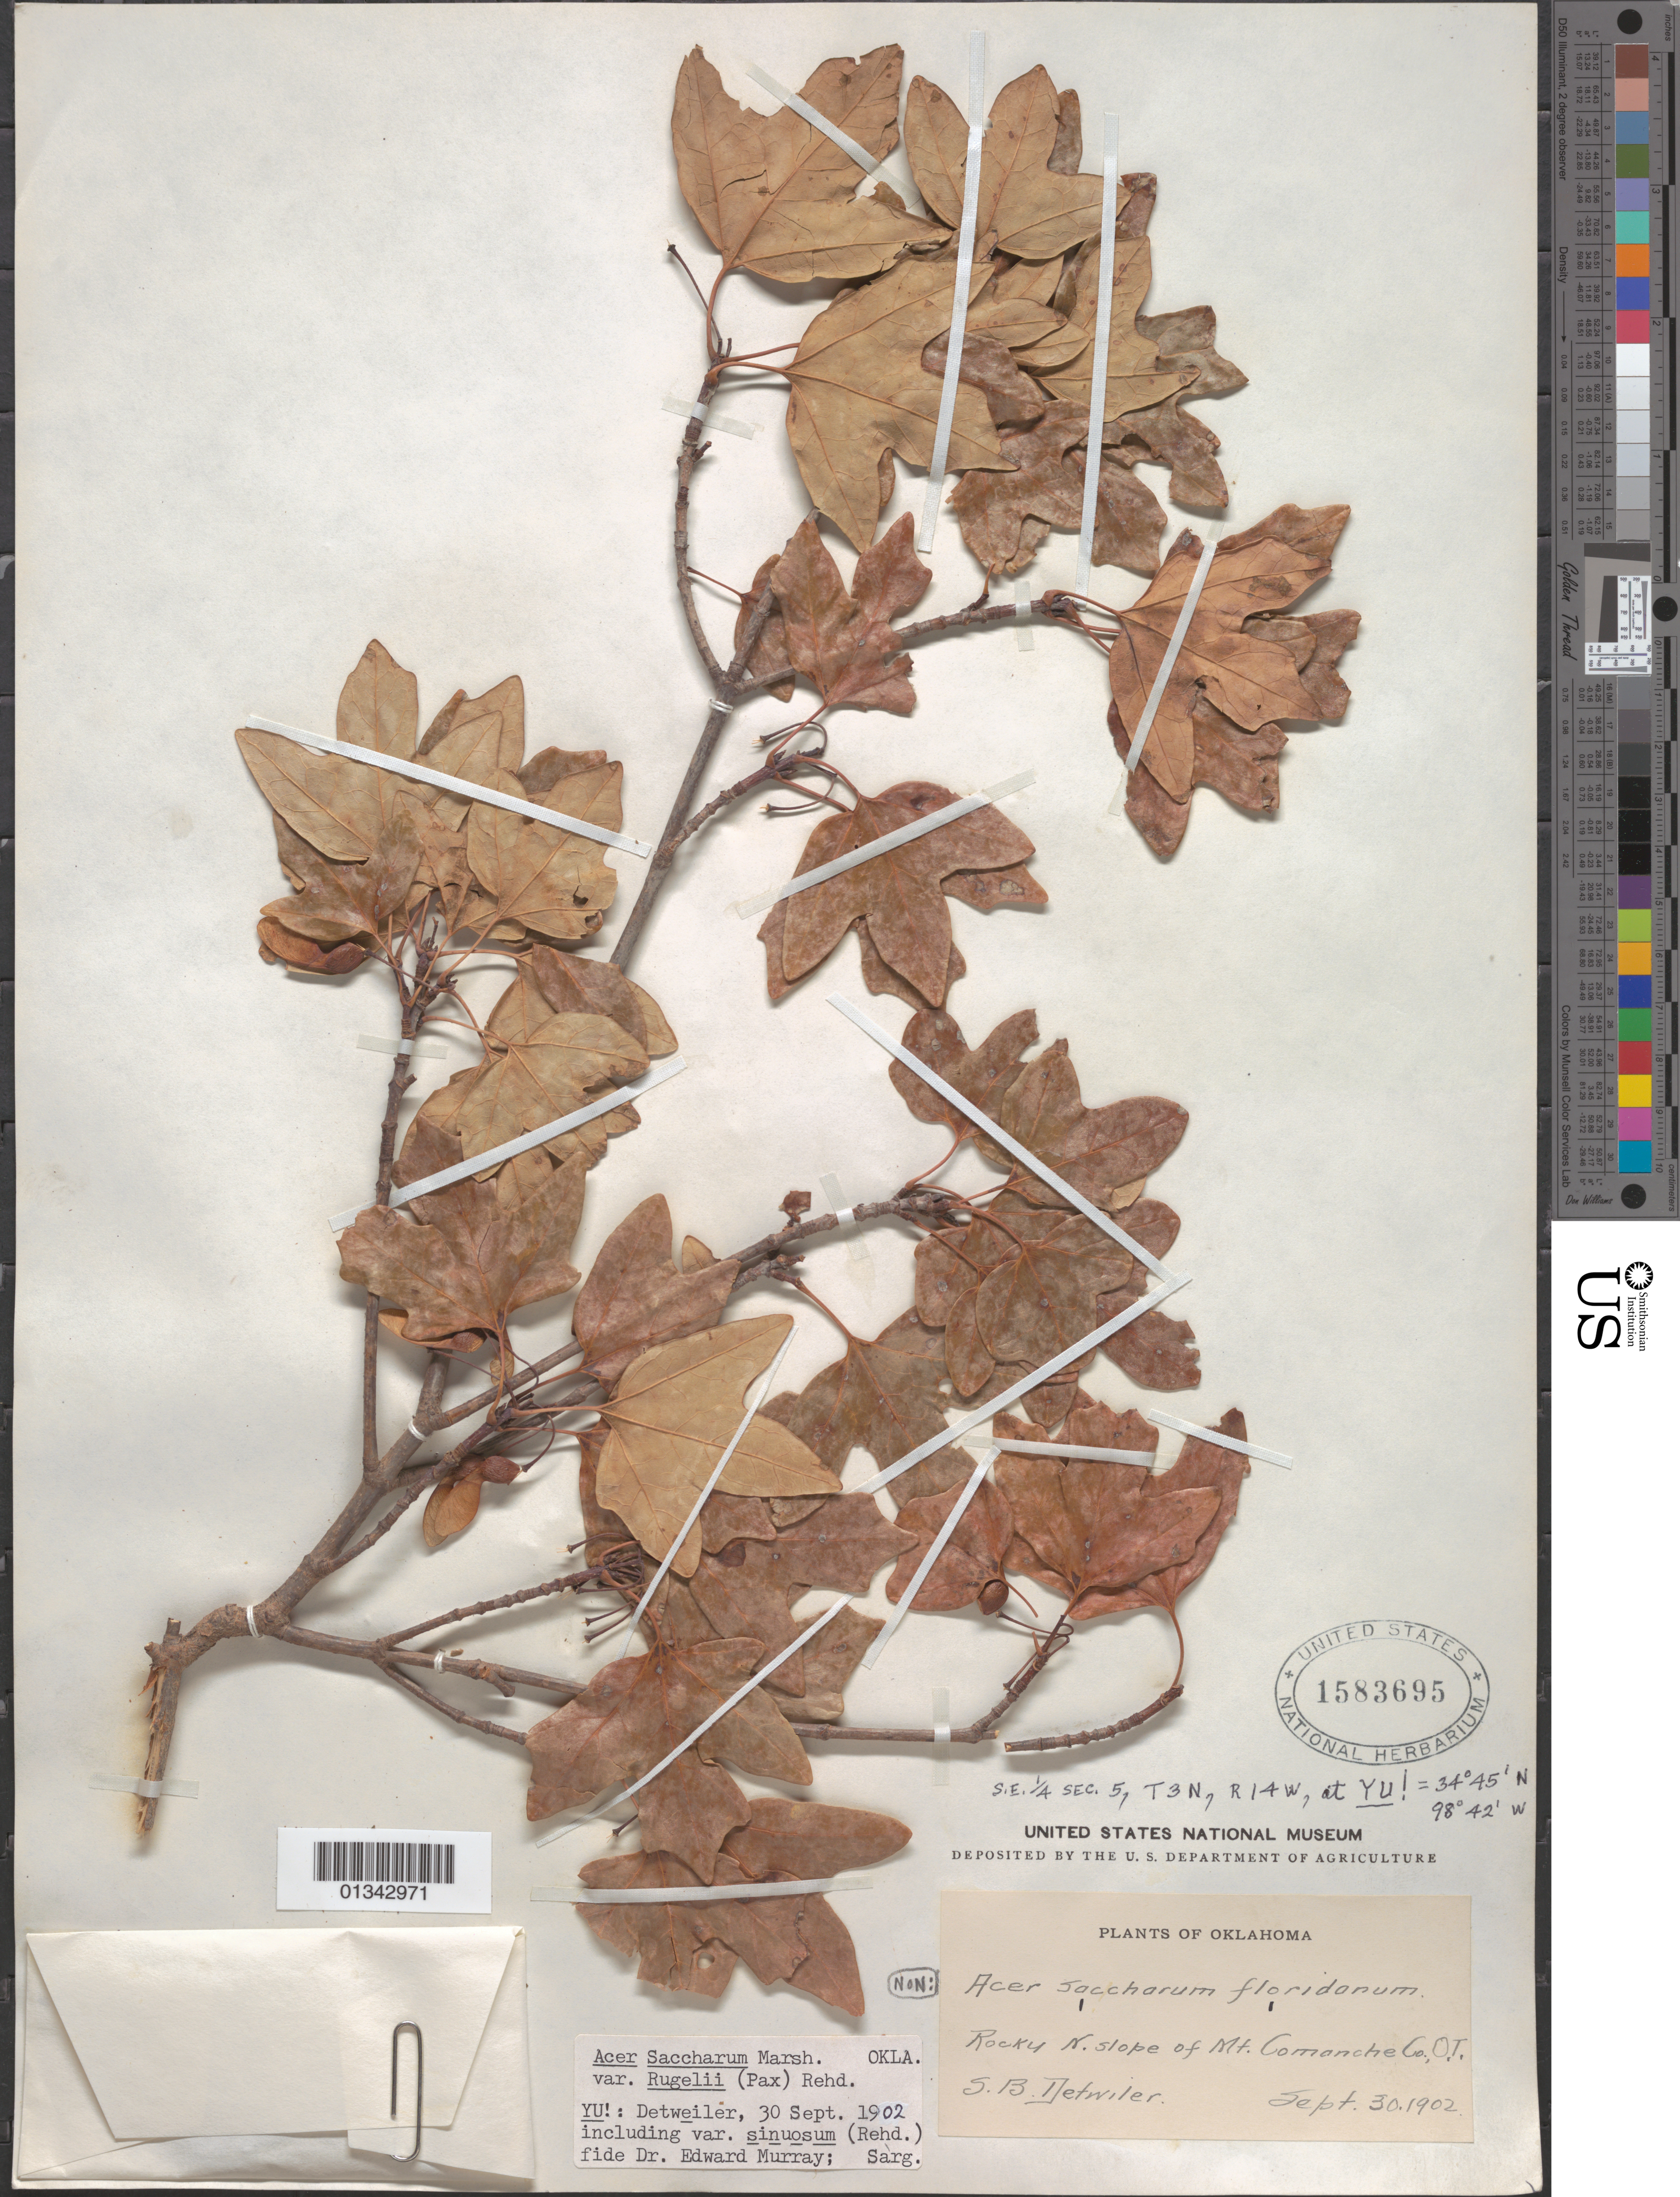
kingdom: Plantae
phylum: Tracheophyta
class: Magnoliopsida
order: Sapindales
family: Sapindaceae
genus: Acer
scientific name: Acer saccharum var. rugelii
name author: (Pax) Rehder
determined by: Murray, Edward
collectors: S. Detwiler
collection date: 1902-09-30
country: United States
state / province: Oklahoma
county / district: Comanche County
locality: Comanche County, N slope of Mt.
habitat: N slope of mt.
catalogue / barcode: US 1583695